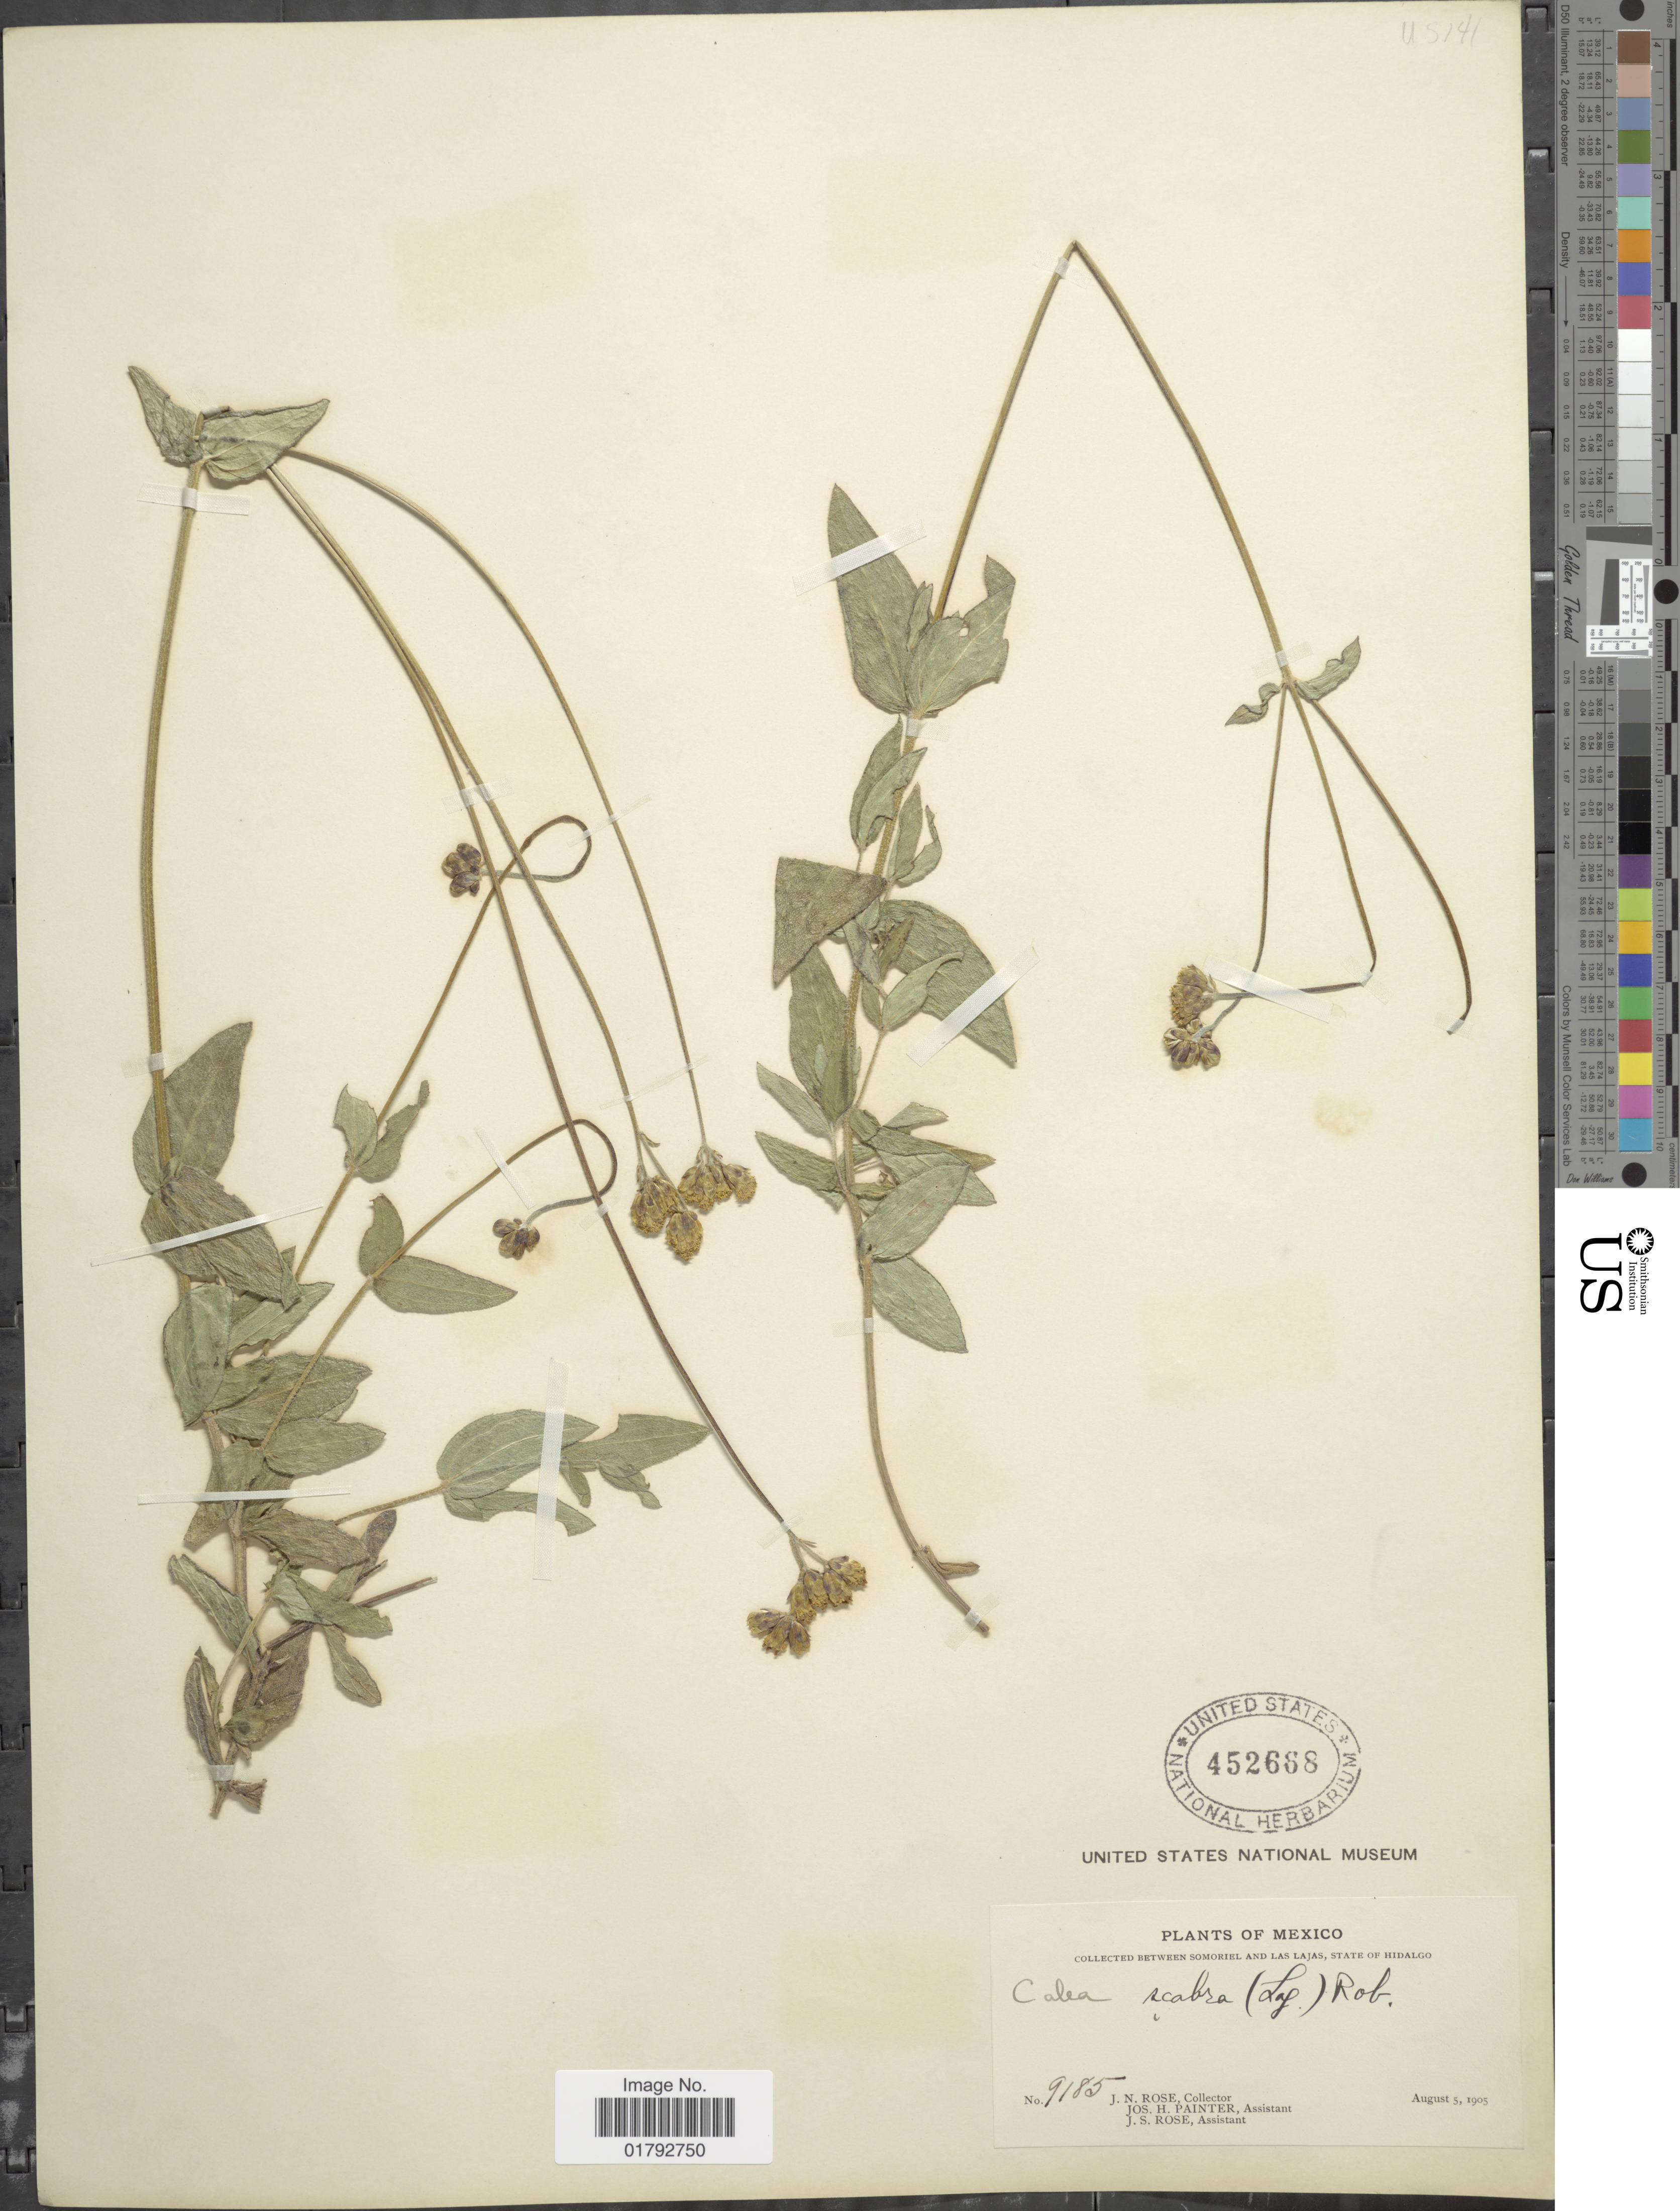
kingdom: Plantae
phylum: Tracheophyta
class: Magnoliopsida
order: Asterales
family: Asteraceae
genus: Alloispermum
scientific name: Alloispermum scabrum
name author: (Lag.) H. Rob.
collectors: J. N. Rose, J. H. Painter & J. S. Rose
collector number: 9185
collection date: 1905-08-05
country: Mexico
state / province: Hidalgo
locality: Between Somoriel and Las Lajas, State of Hidalgo.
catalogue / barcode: US 452668